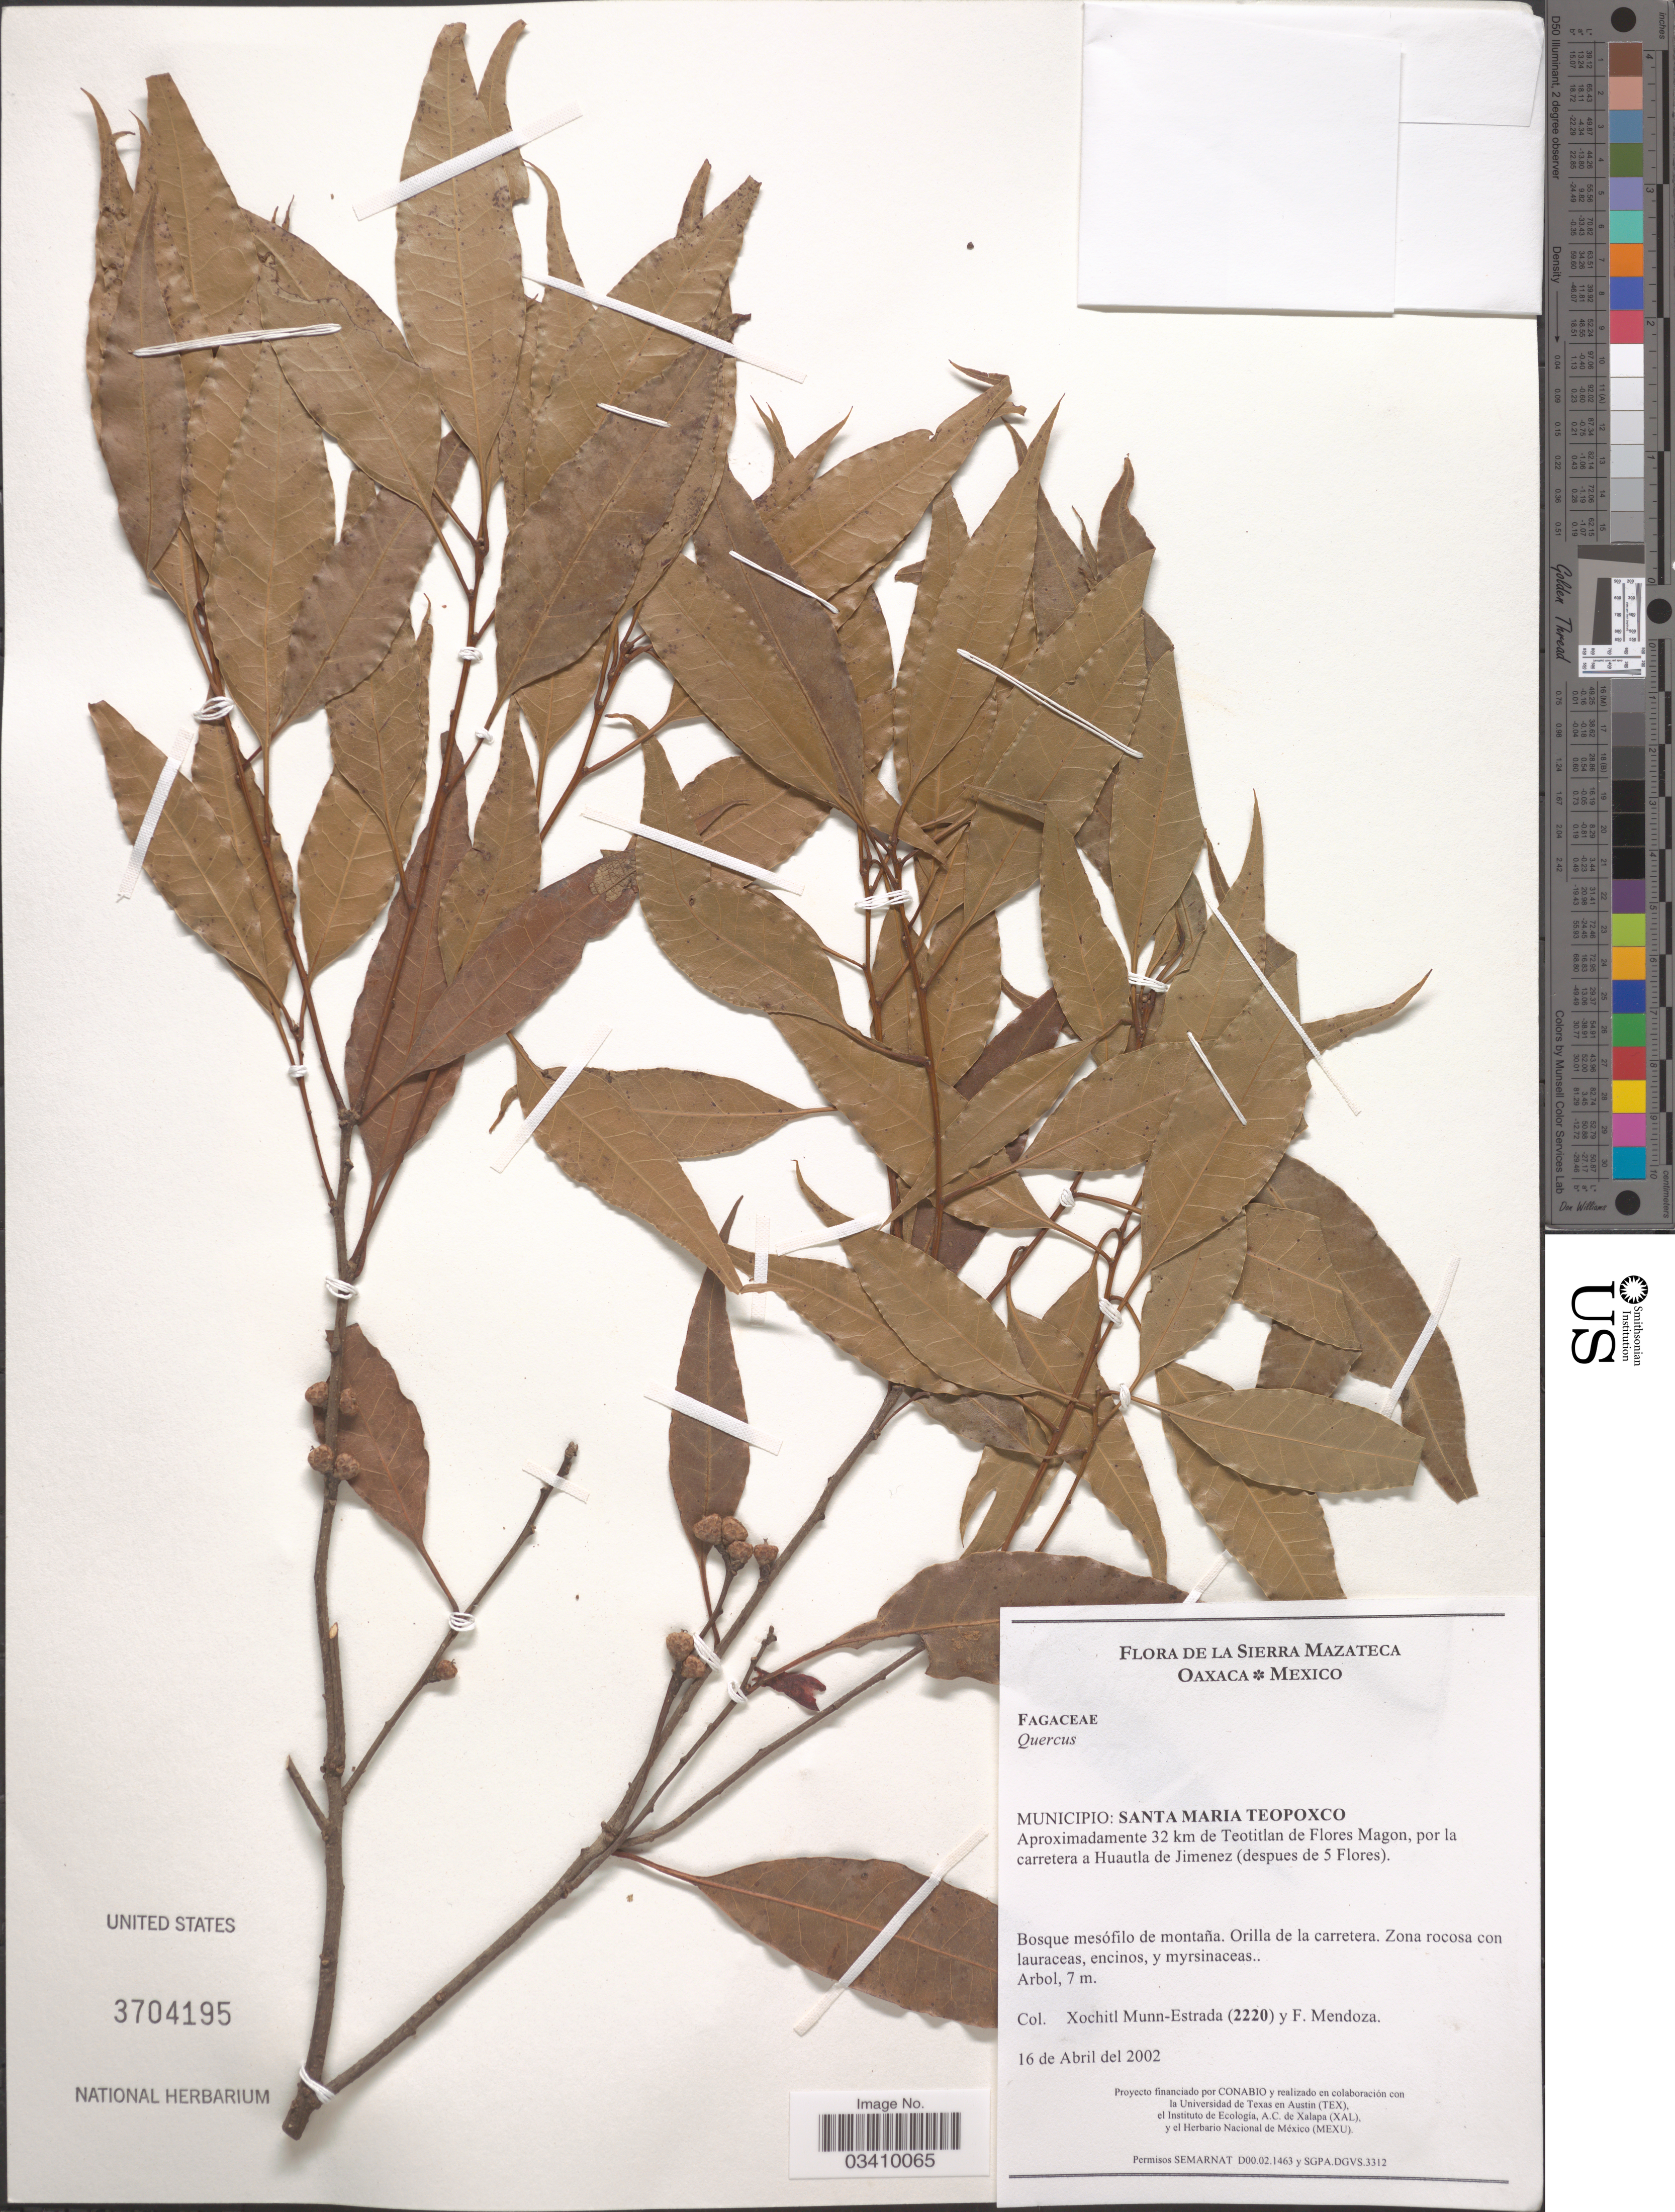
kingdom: Plantae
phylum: Tracheophyta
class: Magnoliopsida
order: Fagales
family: Fagaceae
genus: Quercus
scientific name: Quercus sp.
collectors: X. Munn-Estrada & F. Mendoza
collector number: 2220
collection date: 2002-04-16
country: Mexico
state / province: Oaxaca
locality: La Sierra Mazateca. Municipio: Santa Maria Teopoxco. Aproximadamente 32 km de Teotitlan de Flores Magon, por la carretera a Huautla de Jimenez (despues de 5 flores).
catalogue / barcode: US 3704195